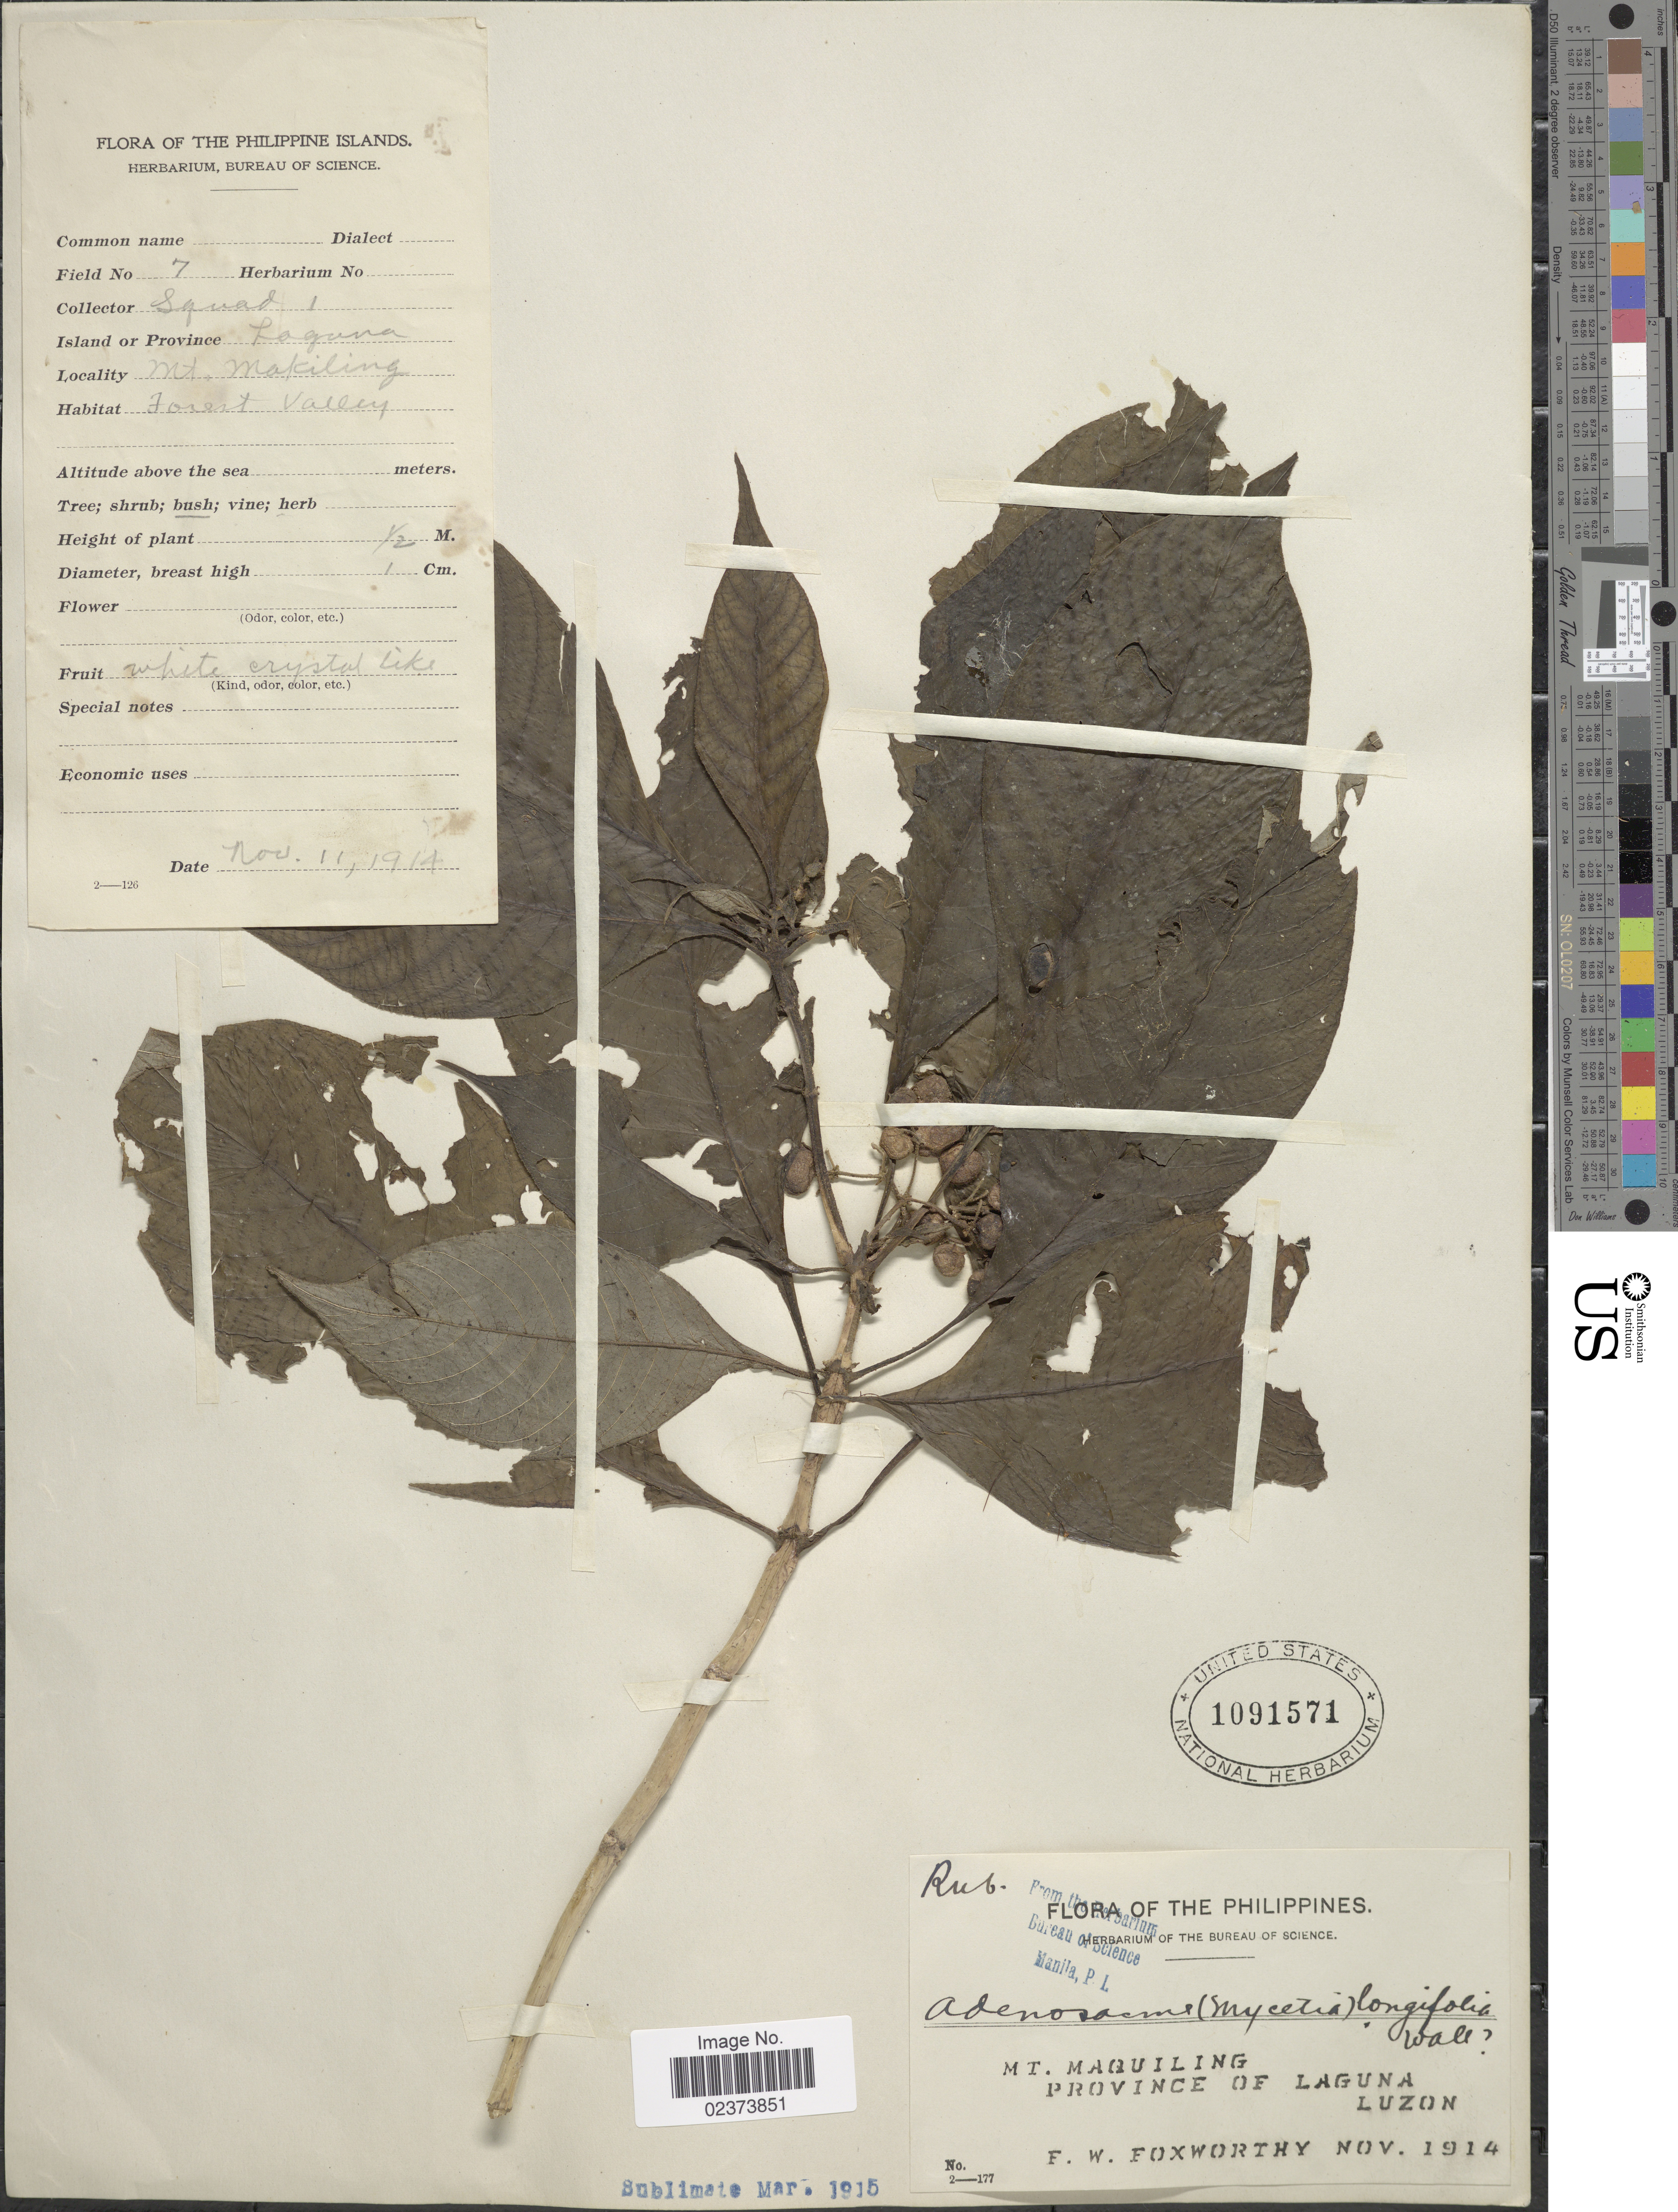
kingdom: Plantae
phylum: Tracheophyta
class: Magnoliopsida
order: Gentianales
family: Rubiaceae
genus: Mycetia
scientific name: Mycetia javanica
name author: (Blume) Reinw. ex Korth.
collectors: F. W. Foxworthy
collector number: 7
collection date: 1914-11-11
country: Philippines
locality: Mt. Maquiling, Province of Laguna, Luzon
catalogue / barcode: US 1091571